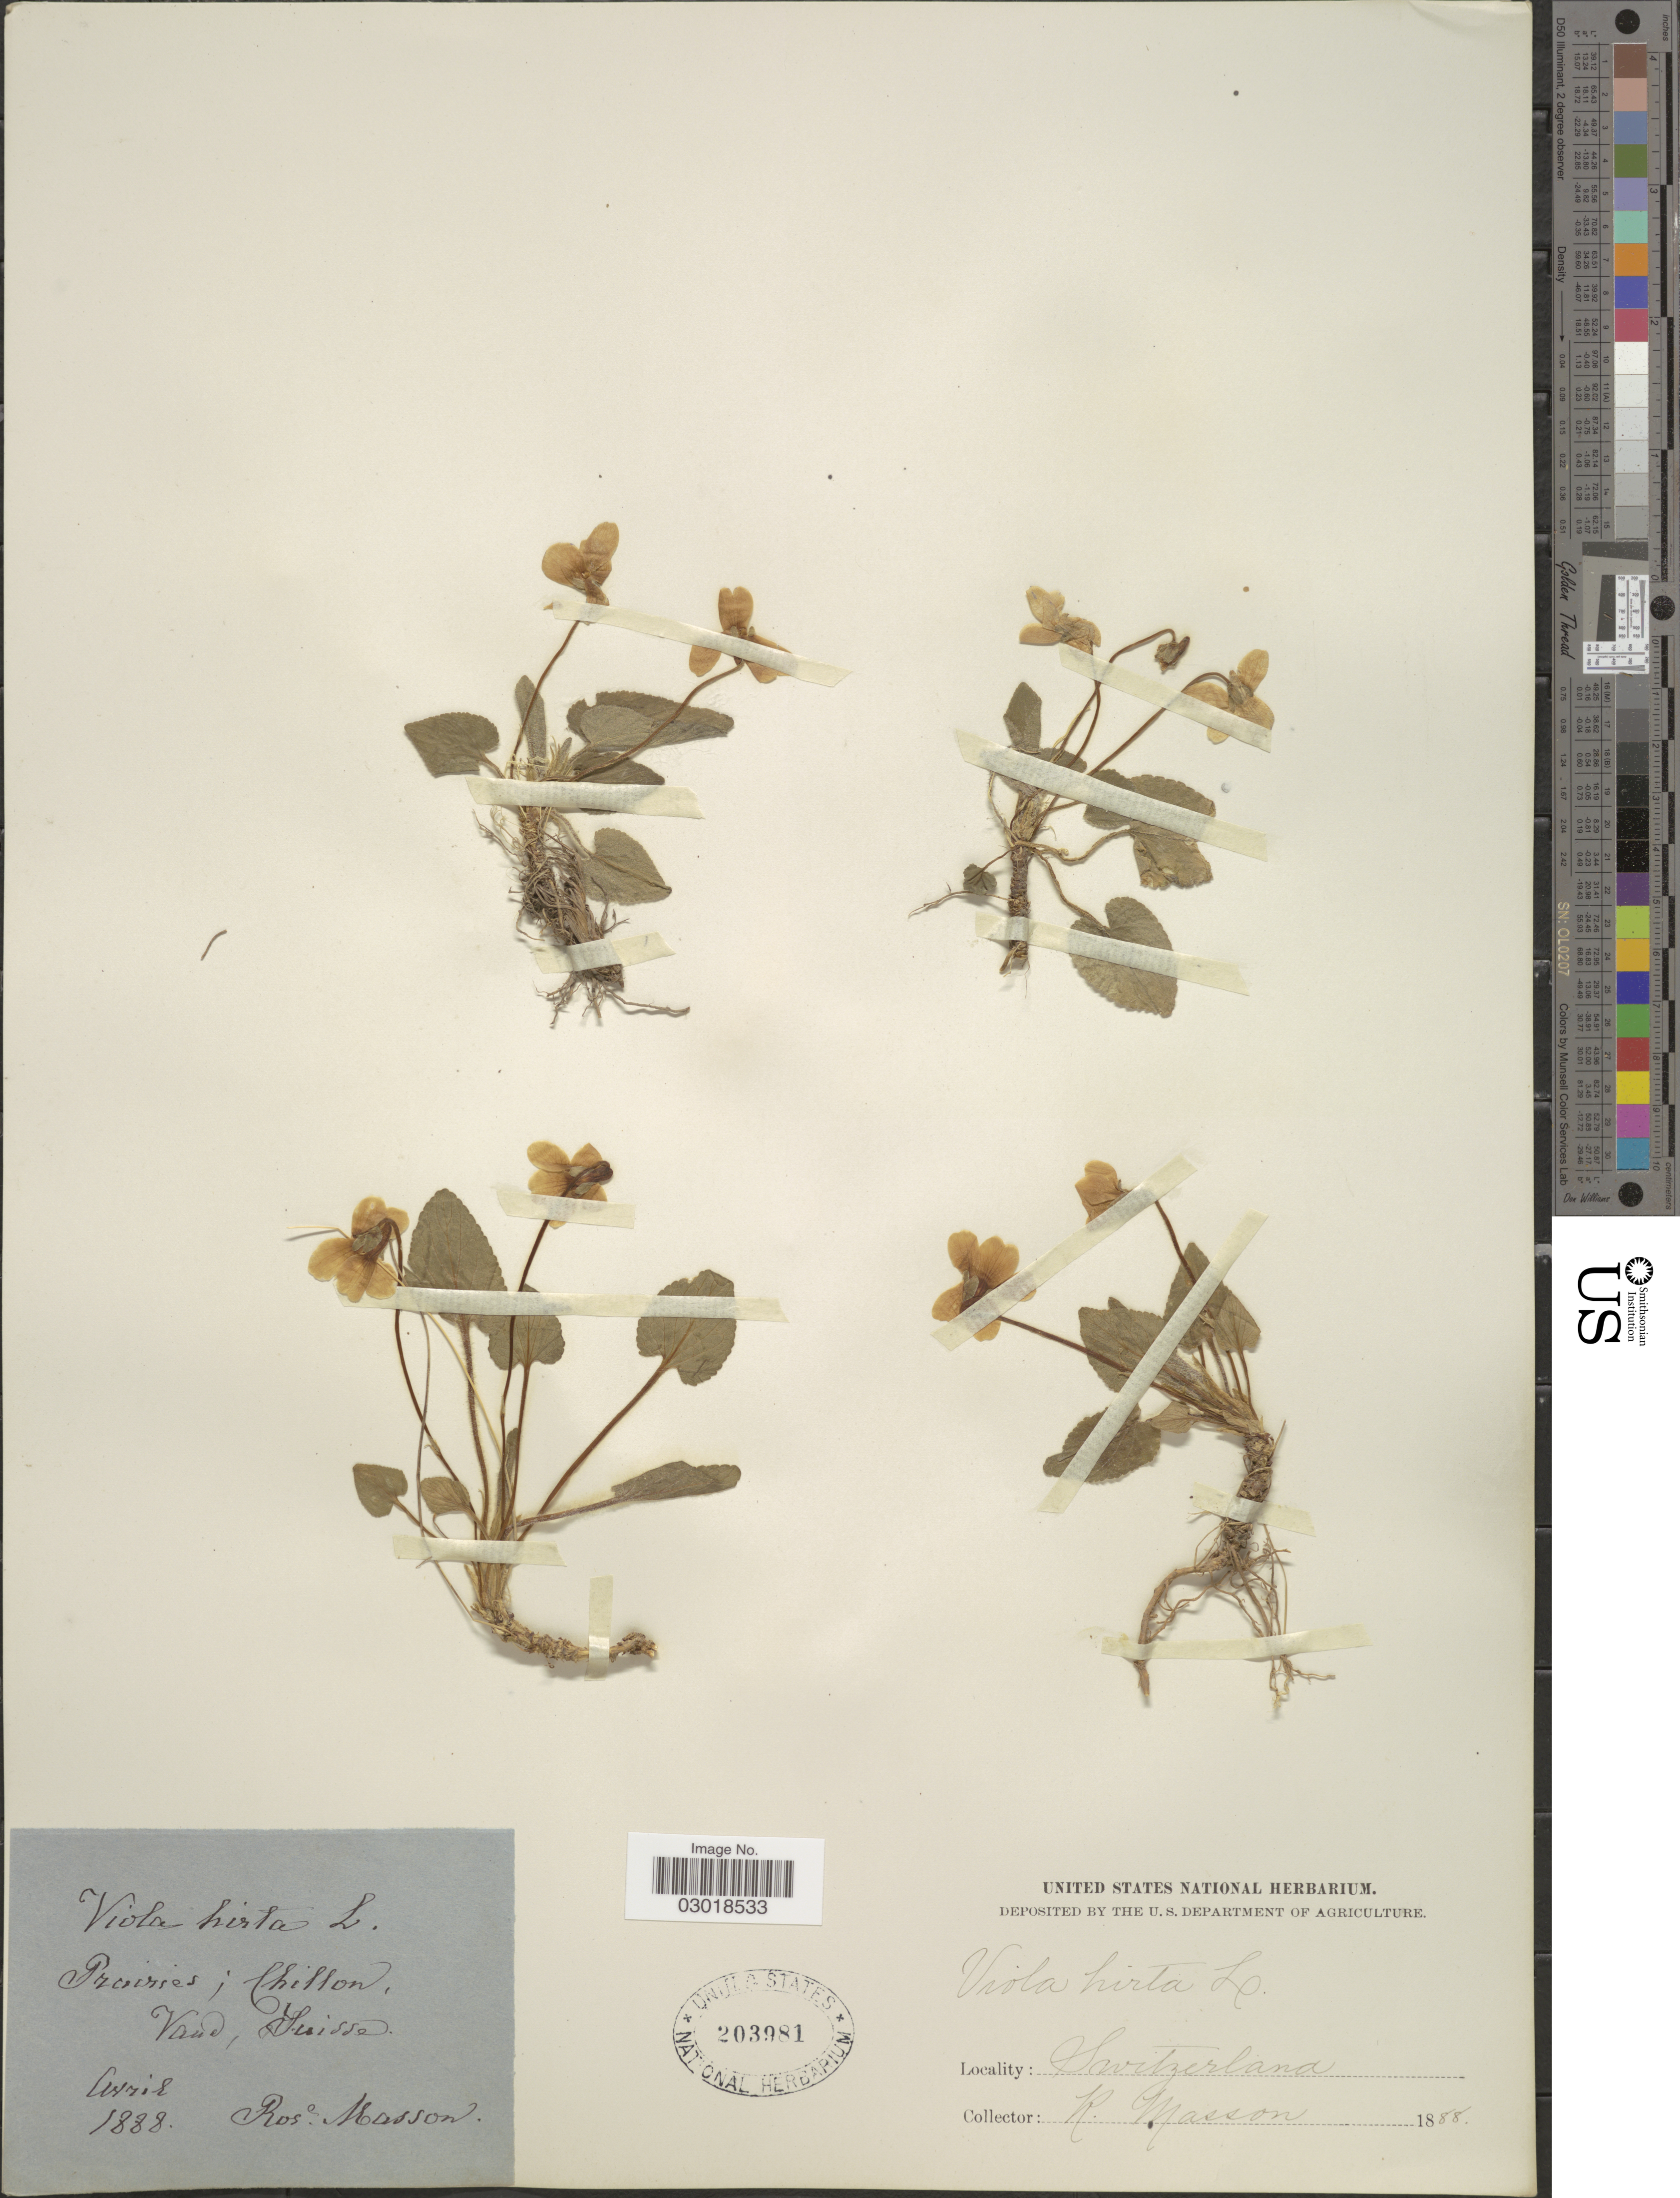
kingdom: Plantae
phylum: Tracheophyta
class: Magnoliopsida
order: Malpighiales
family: Violaceae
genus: Viola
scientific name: Viola hirta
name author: L.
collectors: R. Masson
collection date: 1888-04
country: Switzerland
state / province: Vaud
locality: Prairies á Chillon, Suisse.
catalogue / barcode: US 203981